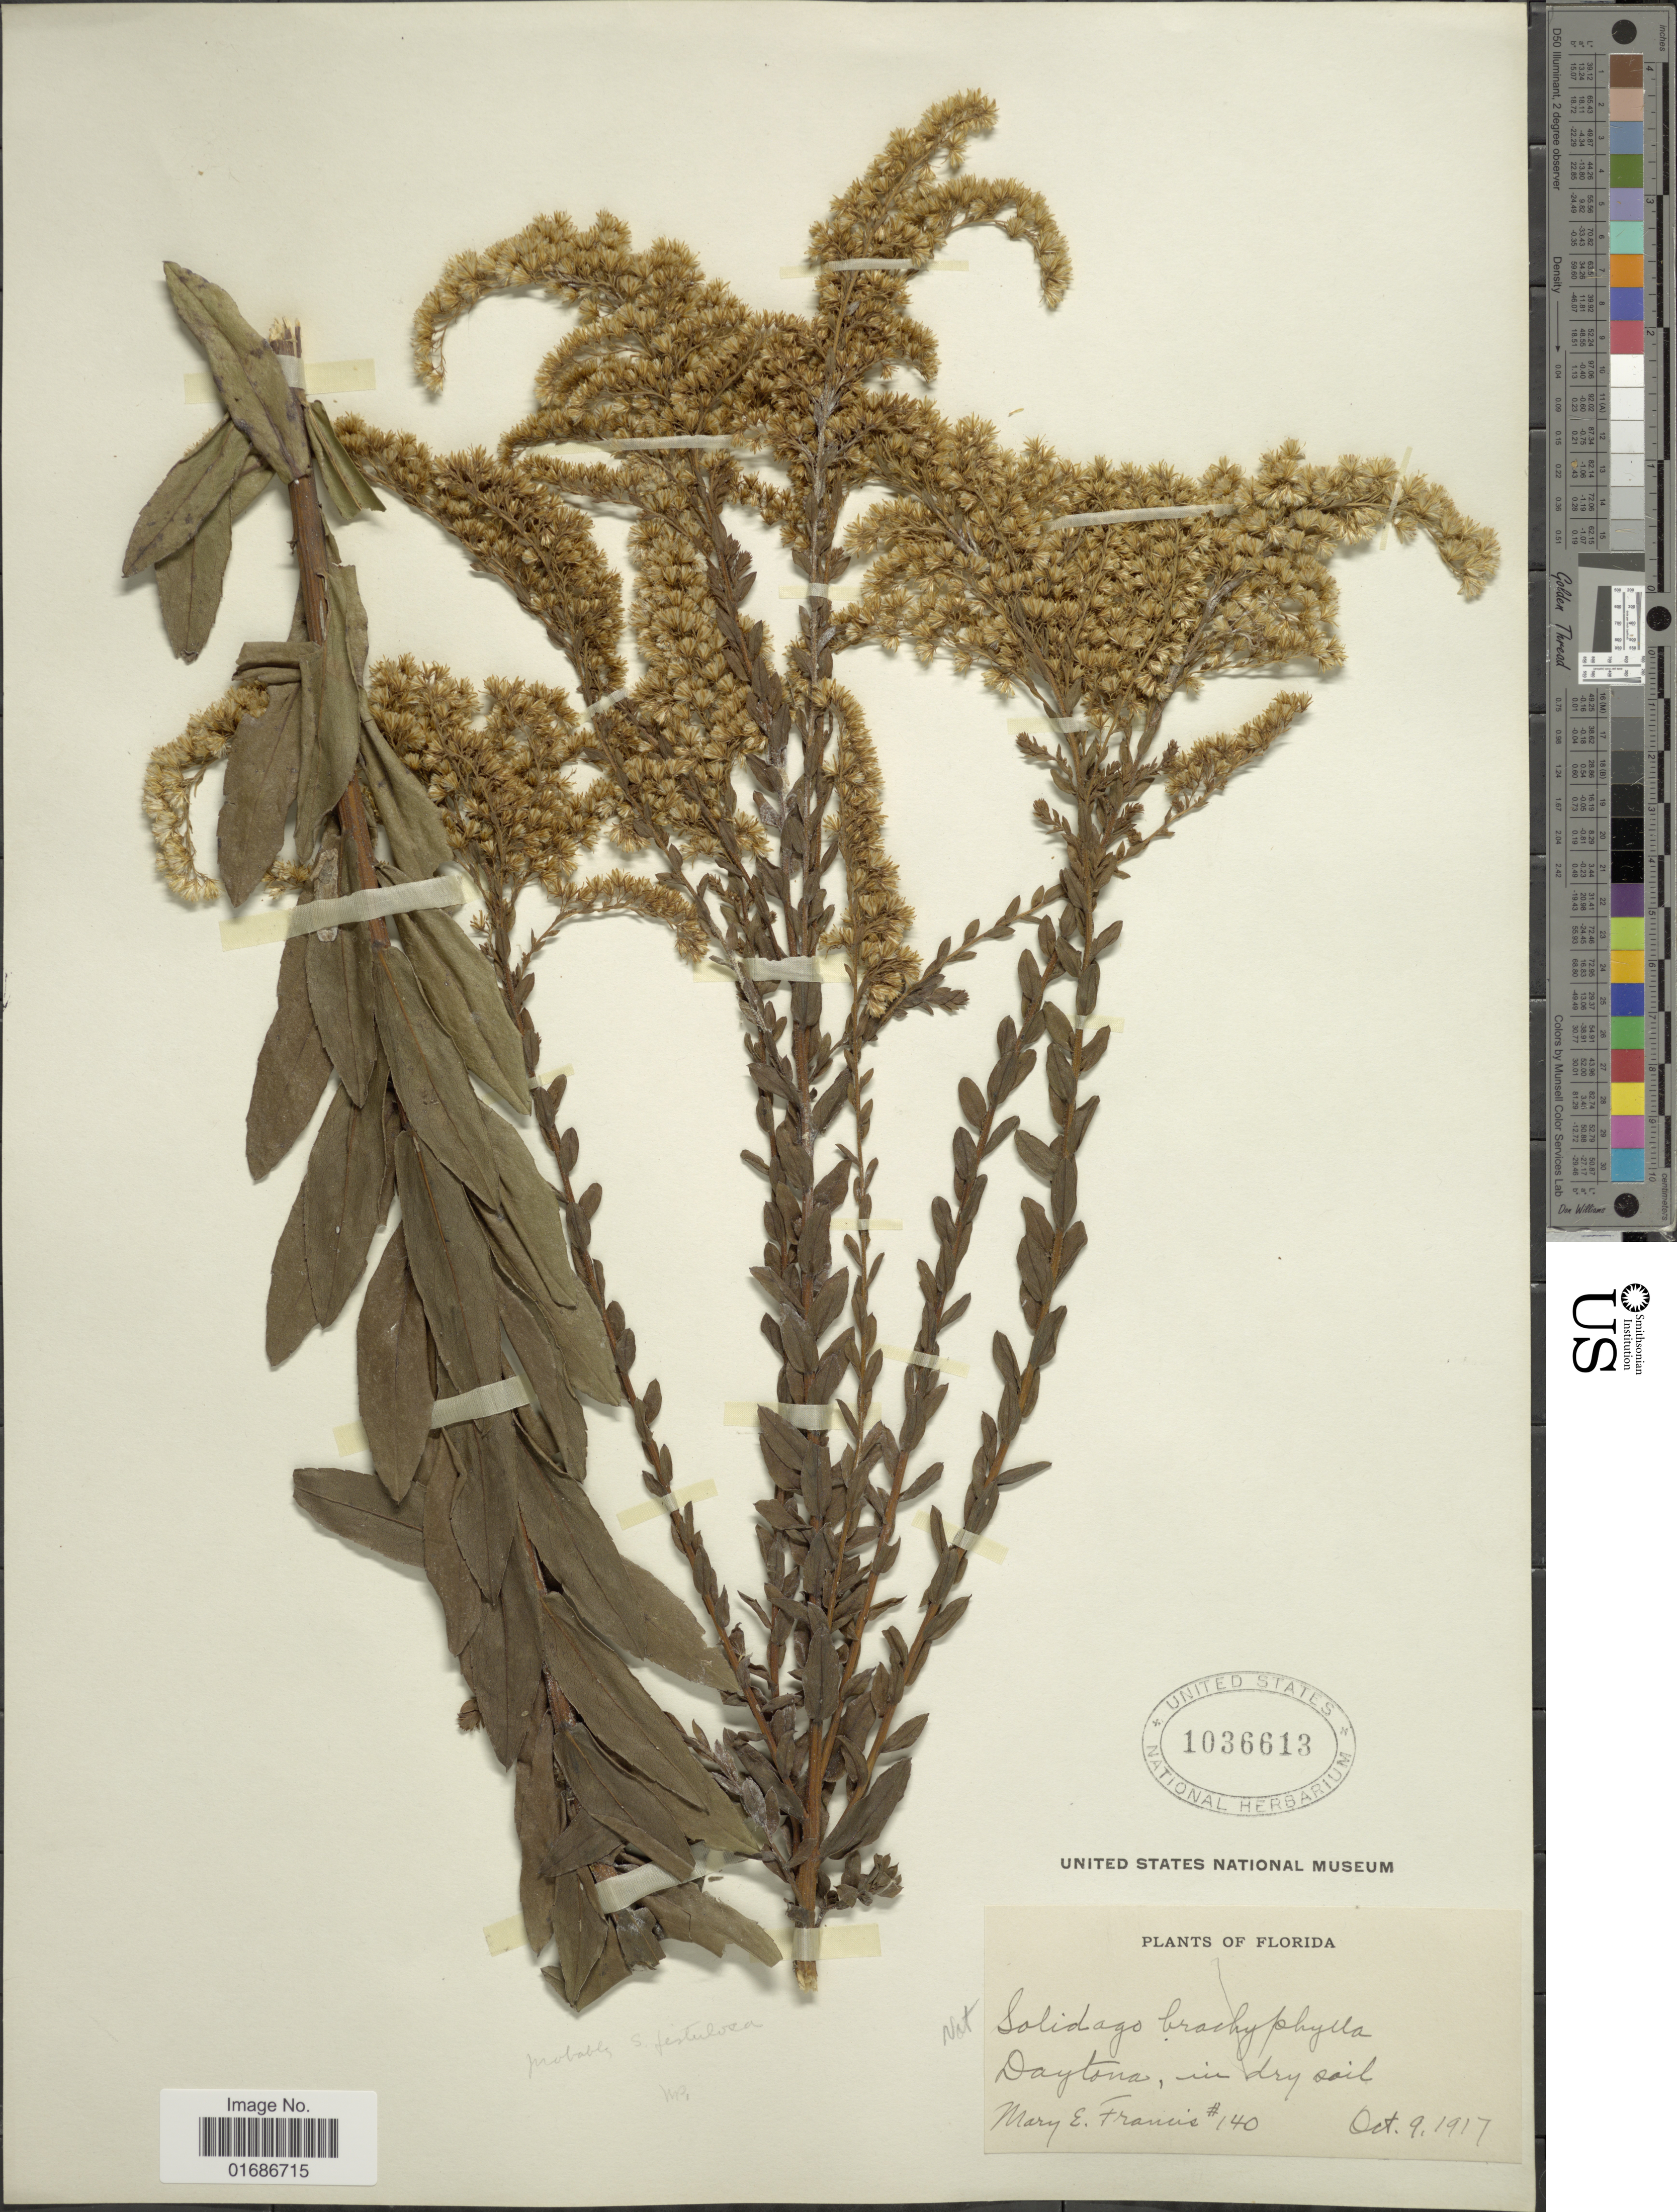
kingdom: Plantae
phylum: Tracheophyta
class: Magnoliopsida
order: Asterales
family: Asteraceae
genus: Solidago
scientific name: Solidago fistulosa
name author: Mill.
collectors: M. E. Francis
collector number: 140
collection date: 1917-10-09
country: United States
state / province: Florida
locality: Daytona, in dry soil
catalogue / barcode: US 1036613